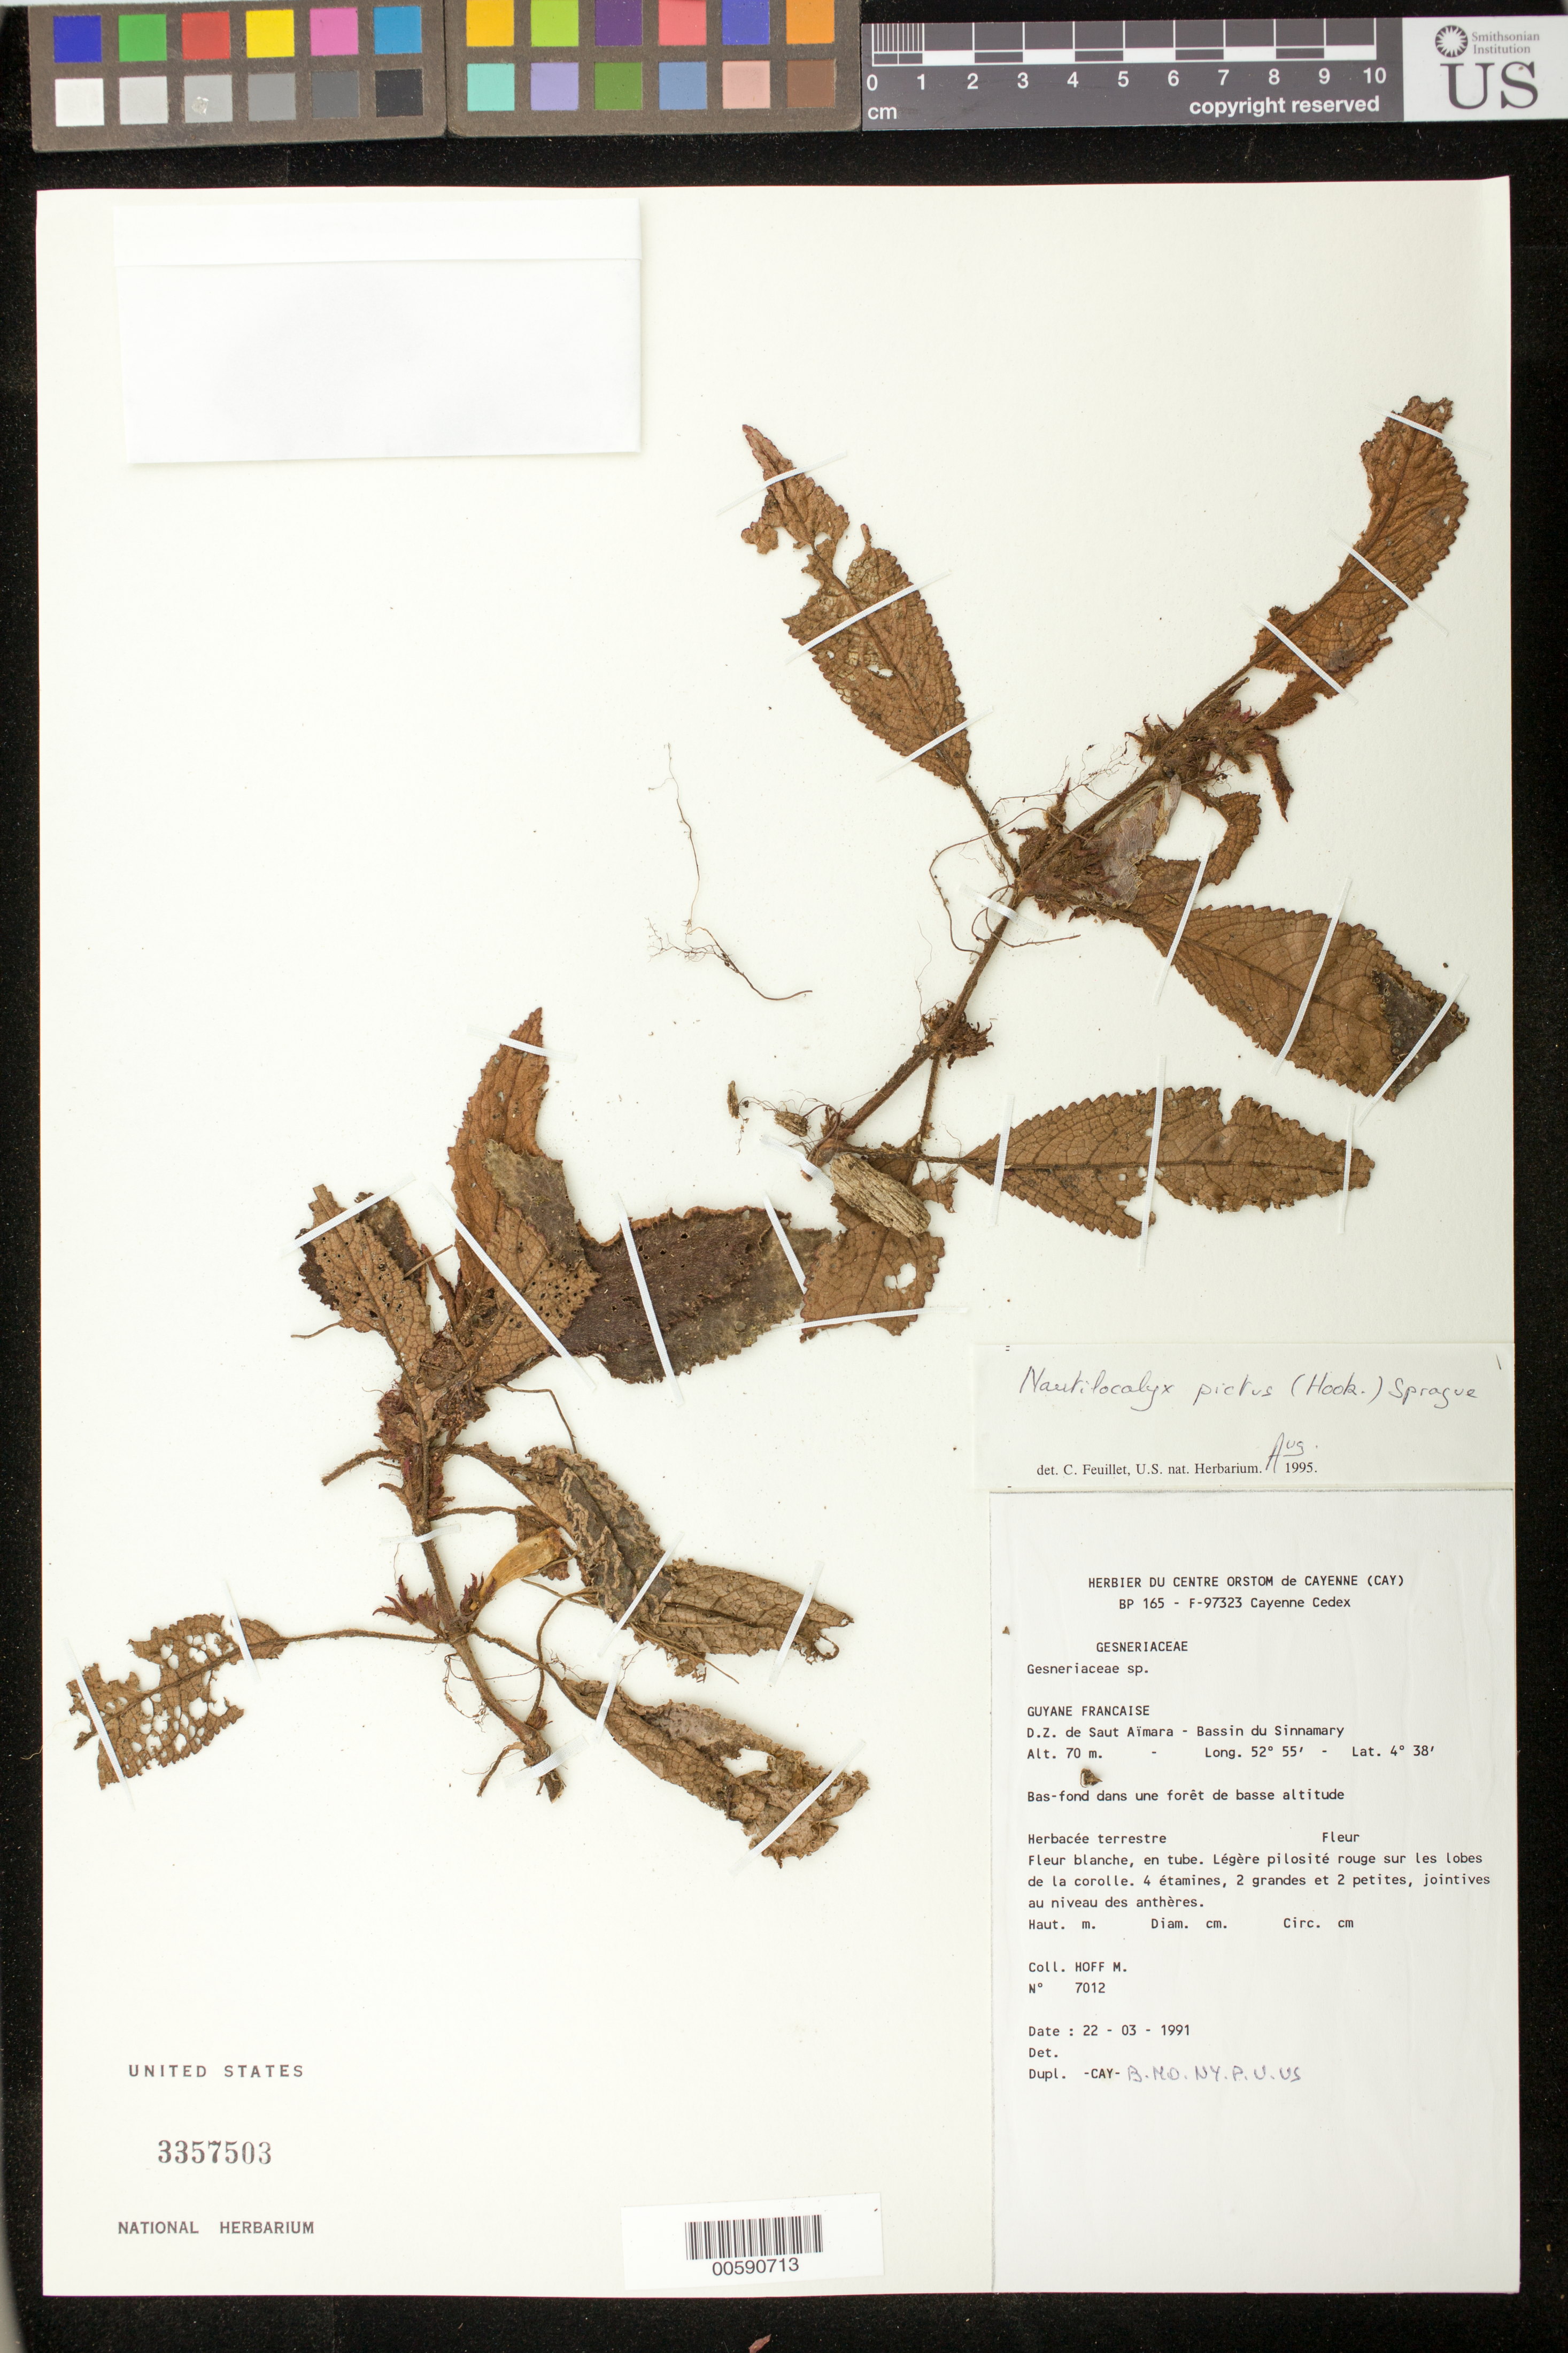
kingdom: Plantae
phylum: Tracheophyta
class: Magnoliopsida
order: Lamiales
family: Gesneriaceae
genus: Nautilocalyx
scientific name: Nautilocalyx pictus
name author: (Hook.) Sprague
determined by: Skog, Laurence E.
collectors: M. Hoff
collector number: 7012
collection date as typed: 22 Mar 1991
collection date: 1991-03-22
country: French Guiana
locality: D.Z. de Saut Aïmara, bassin du Sinnamary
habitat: Bas-fond dans une forêt de basse altitude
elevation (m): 70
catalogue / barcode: US 3357503